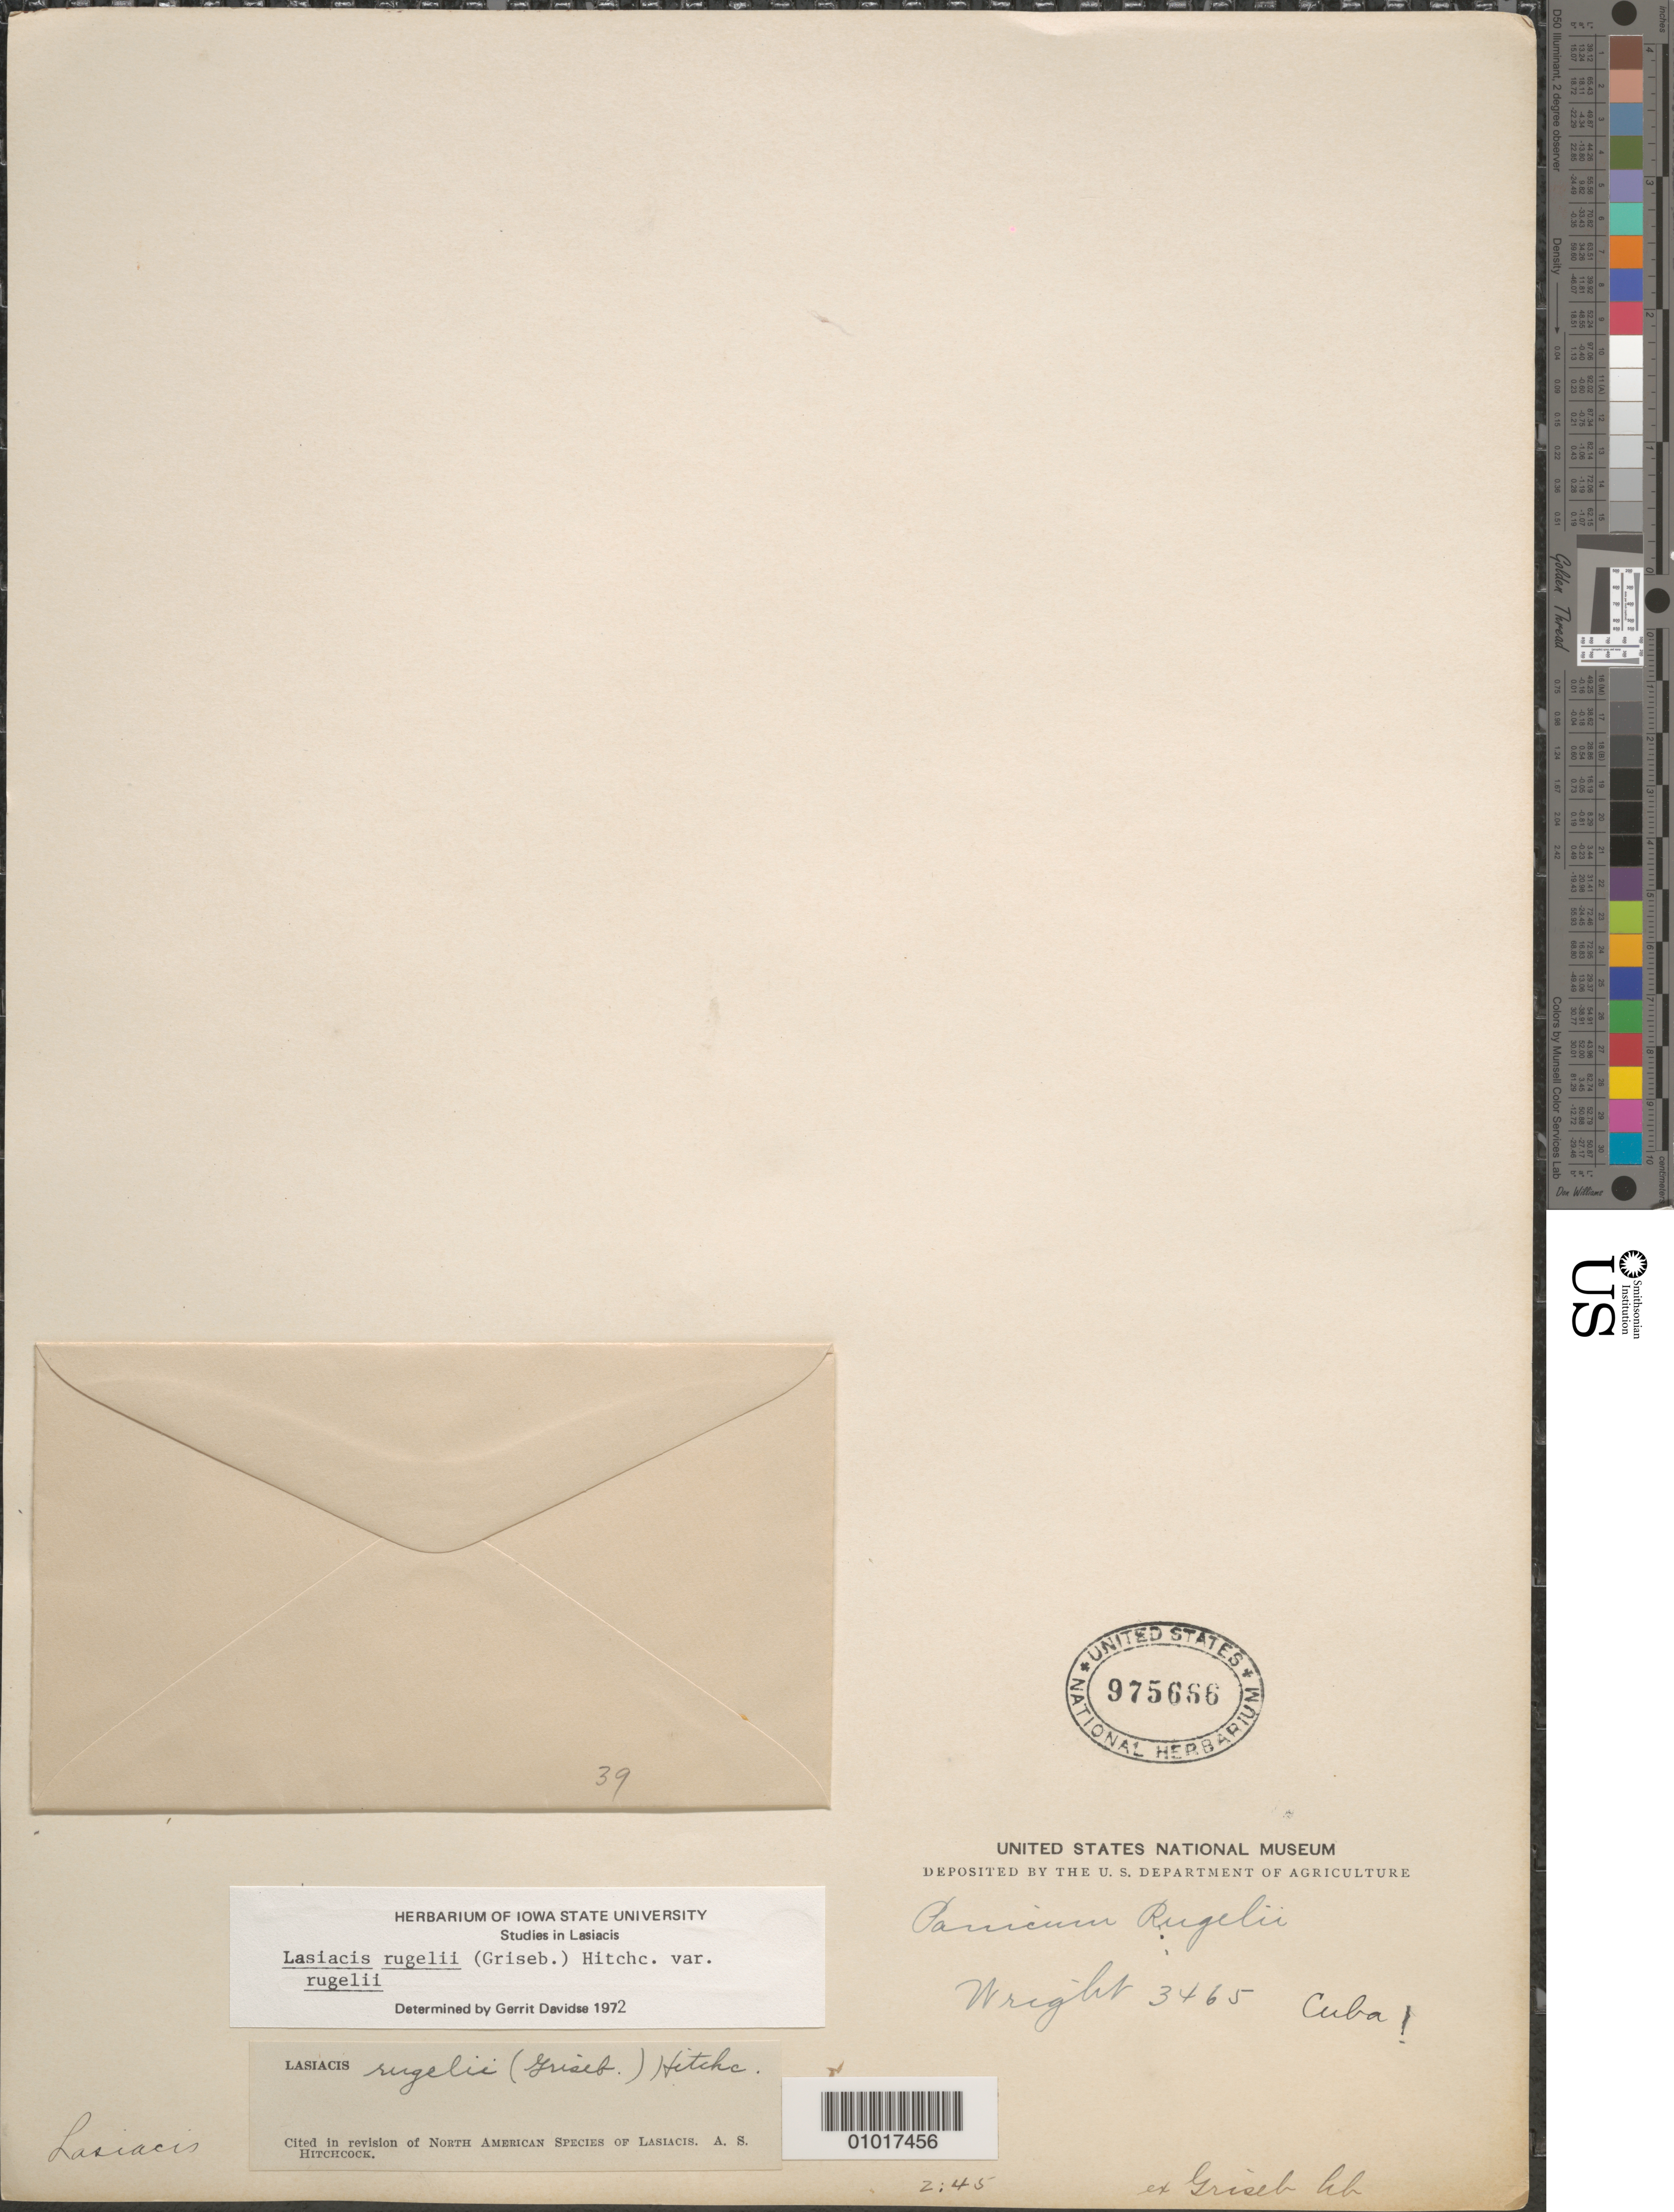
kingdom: Plantae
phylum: Tracheophyta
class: Liliopsida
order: Poales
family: Poaceae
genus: Lasiacis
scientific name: Lasiacis rugelii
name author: (Griseb.) Hitchc.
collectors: C. Wright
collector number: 39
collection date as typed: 1800 to 1899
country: Cuba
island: Cuba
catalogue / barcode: US 975666